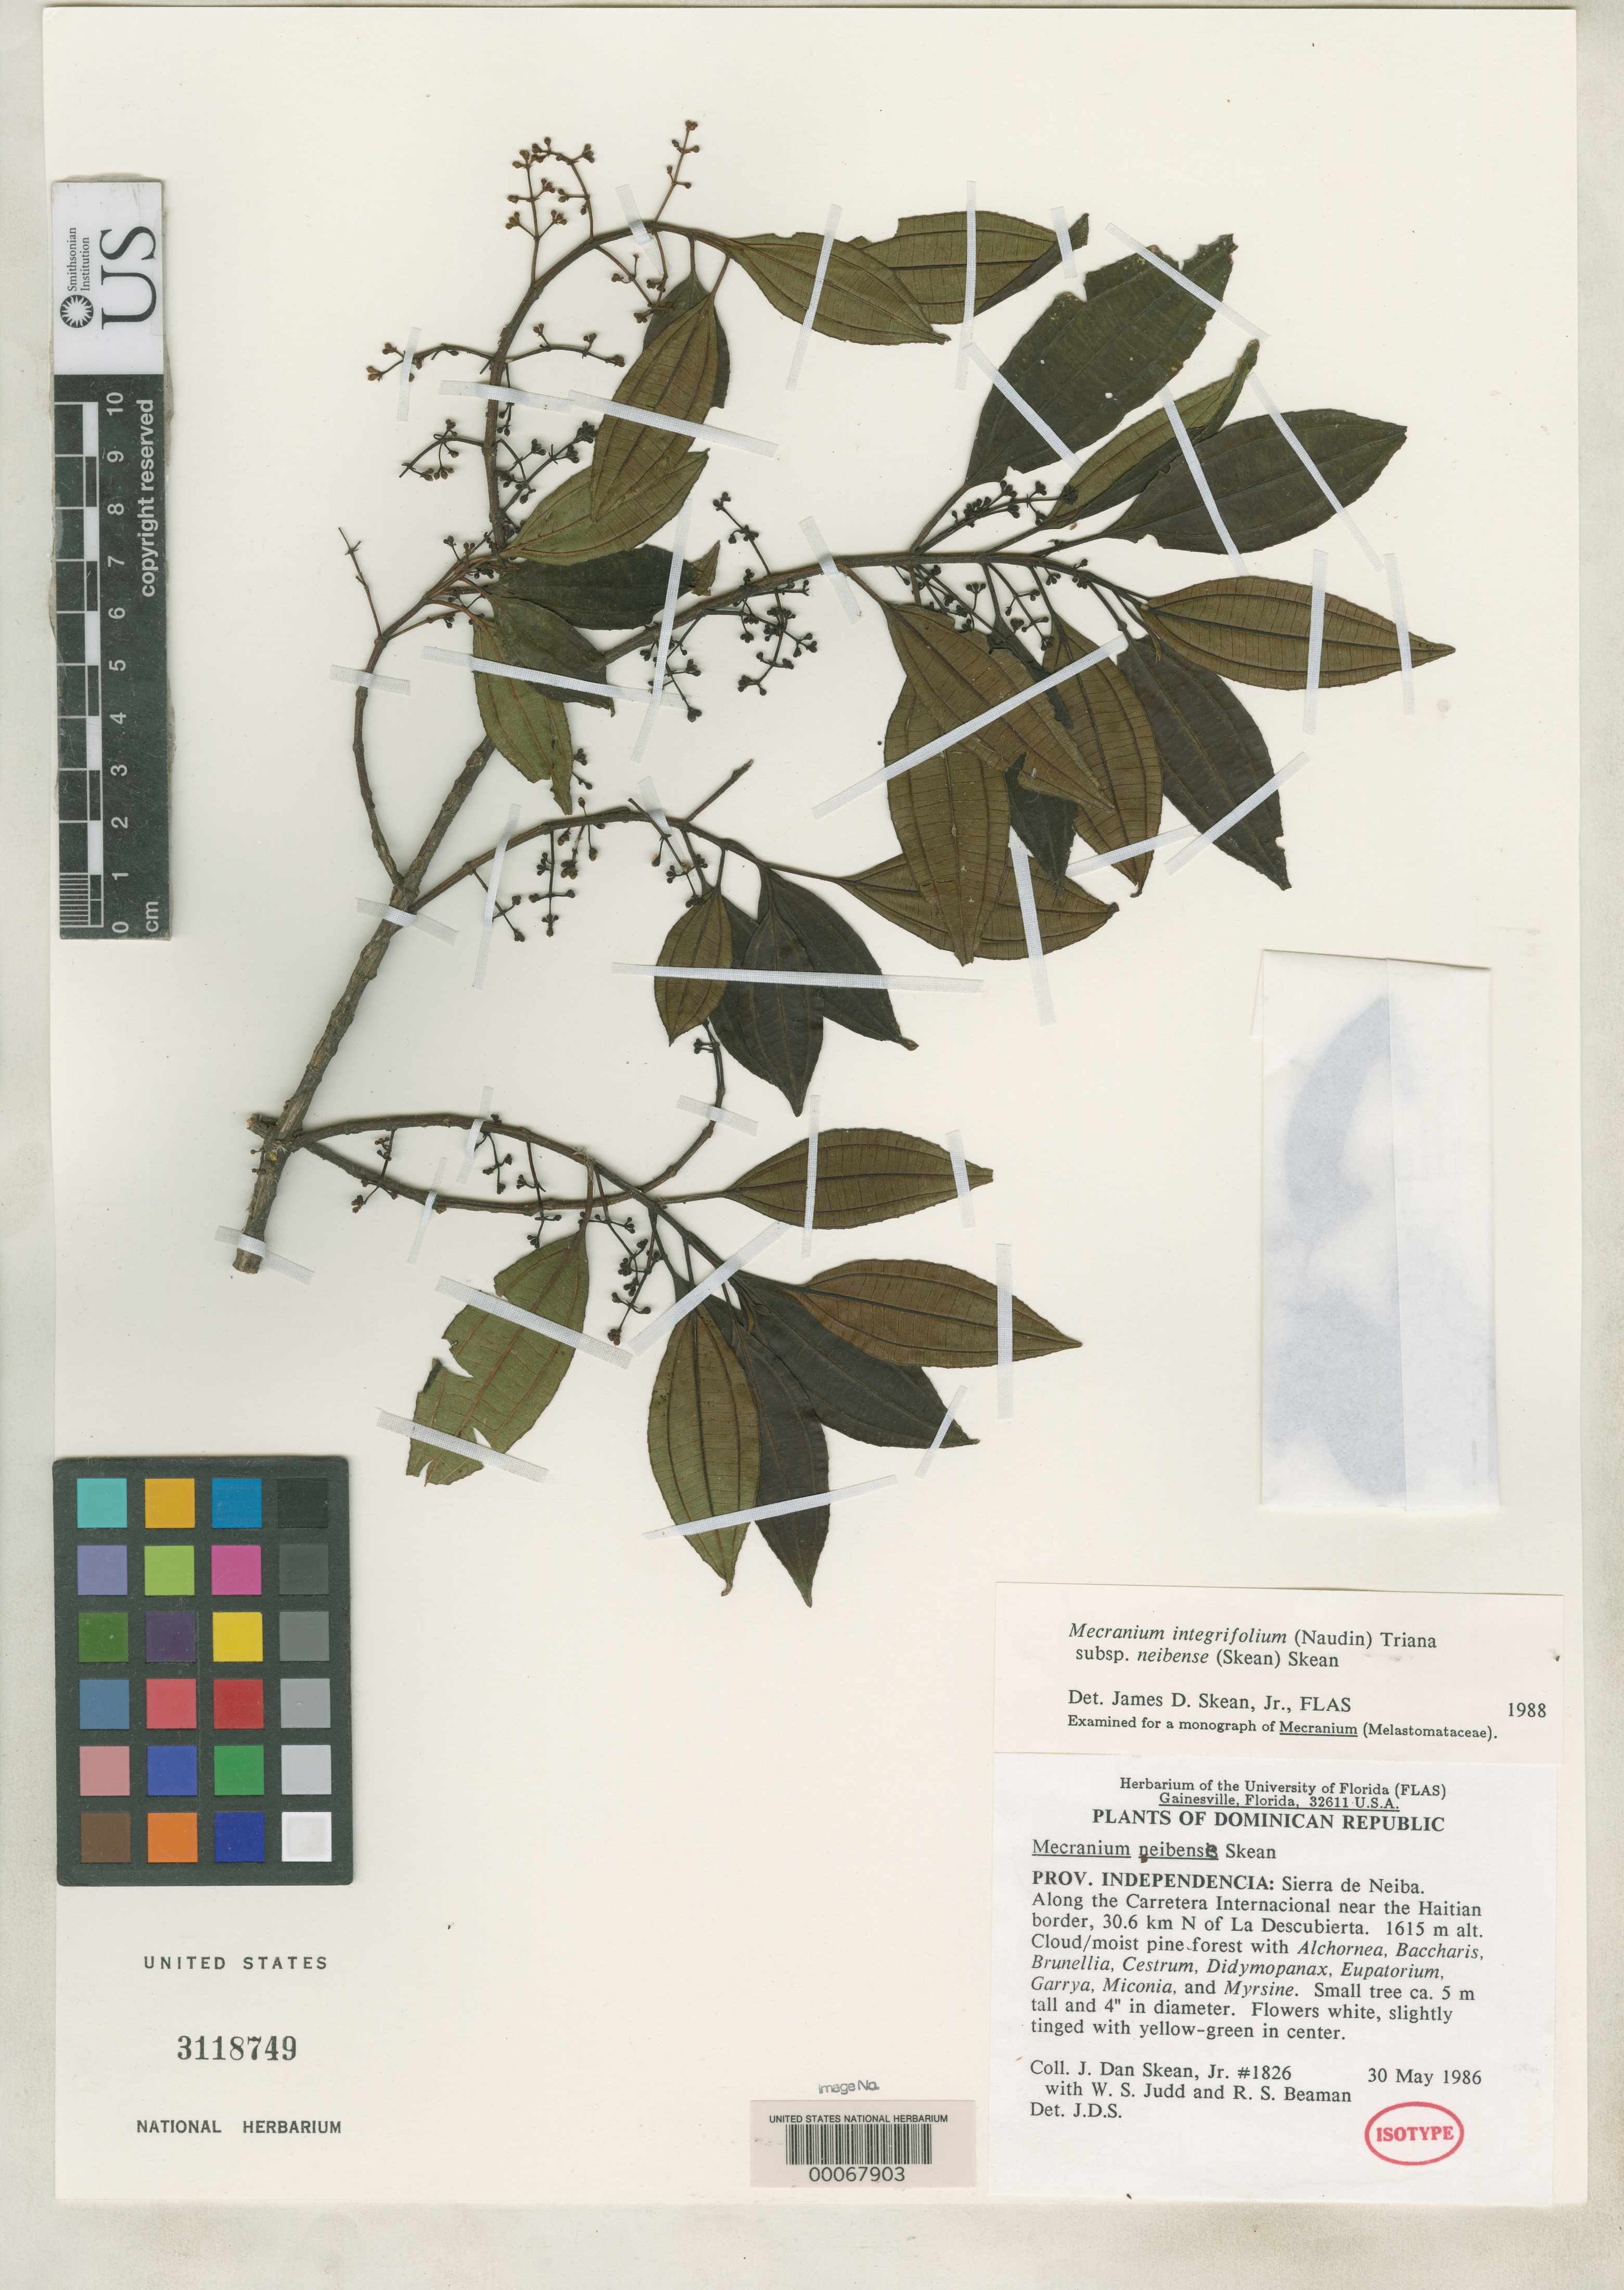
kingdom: Plantae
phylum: Tracheophyta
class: Magnoliopsida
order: Myrtales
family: Melastomataceae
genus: Mecranium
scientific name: Mecranium neibense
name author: Skean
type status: Isotype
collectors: J. D. Skean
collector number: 1826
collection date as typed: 30 May 1986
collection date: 1986-05-30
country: Dominican Republic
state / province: Independencia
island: Hispaniola Island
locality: Sierra de Neiba, along Carretera Internacional near the Haitian border.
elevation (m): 1615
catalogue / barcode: US 3118749